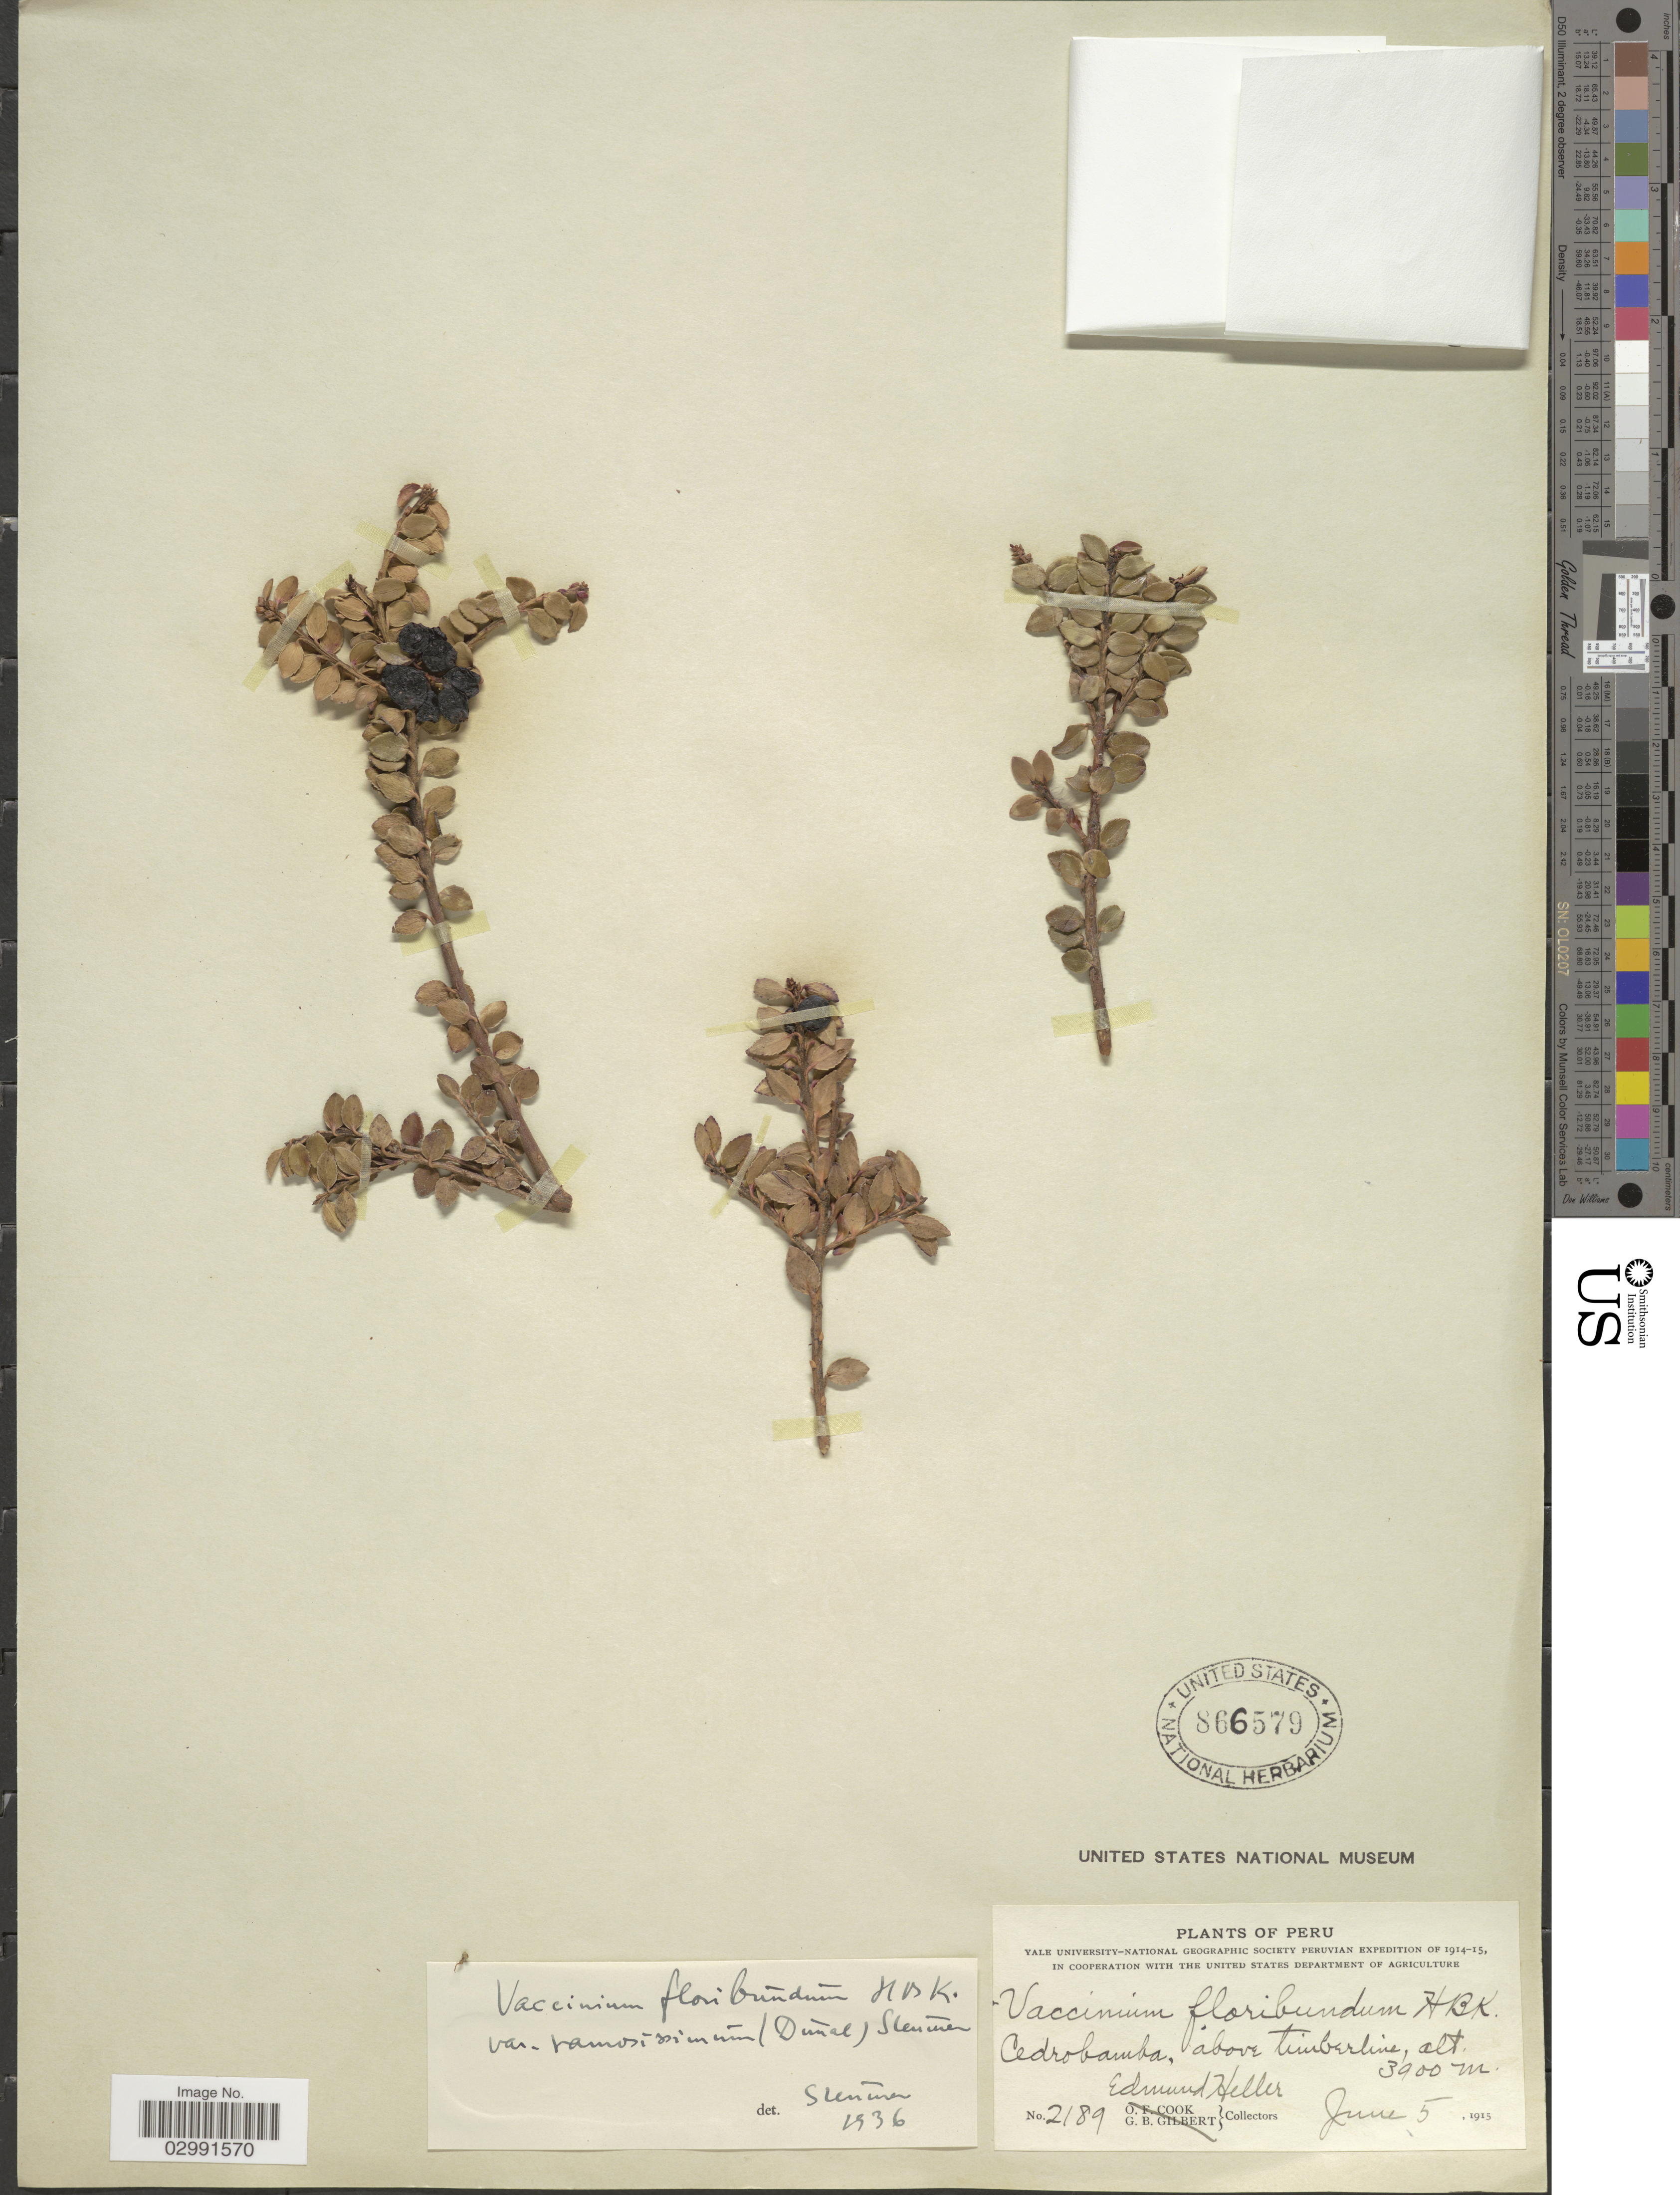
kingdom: Plantae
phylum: Tracheophyta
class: Magnoliopsida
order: Ericales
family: Ericaceae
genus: Vaccinium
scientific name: Vaccinium floribundum var. ramosissimum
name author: Kunth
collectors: E. Heller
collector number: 2189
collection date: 1915-06-05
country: Peru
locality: Cedrobamba, above timberline.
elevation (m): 3900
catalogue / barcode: US 866579